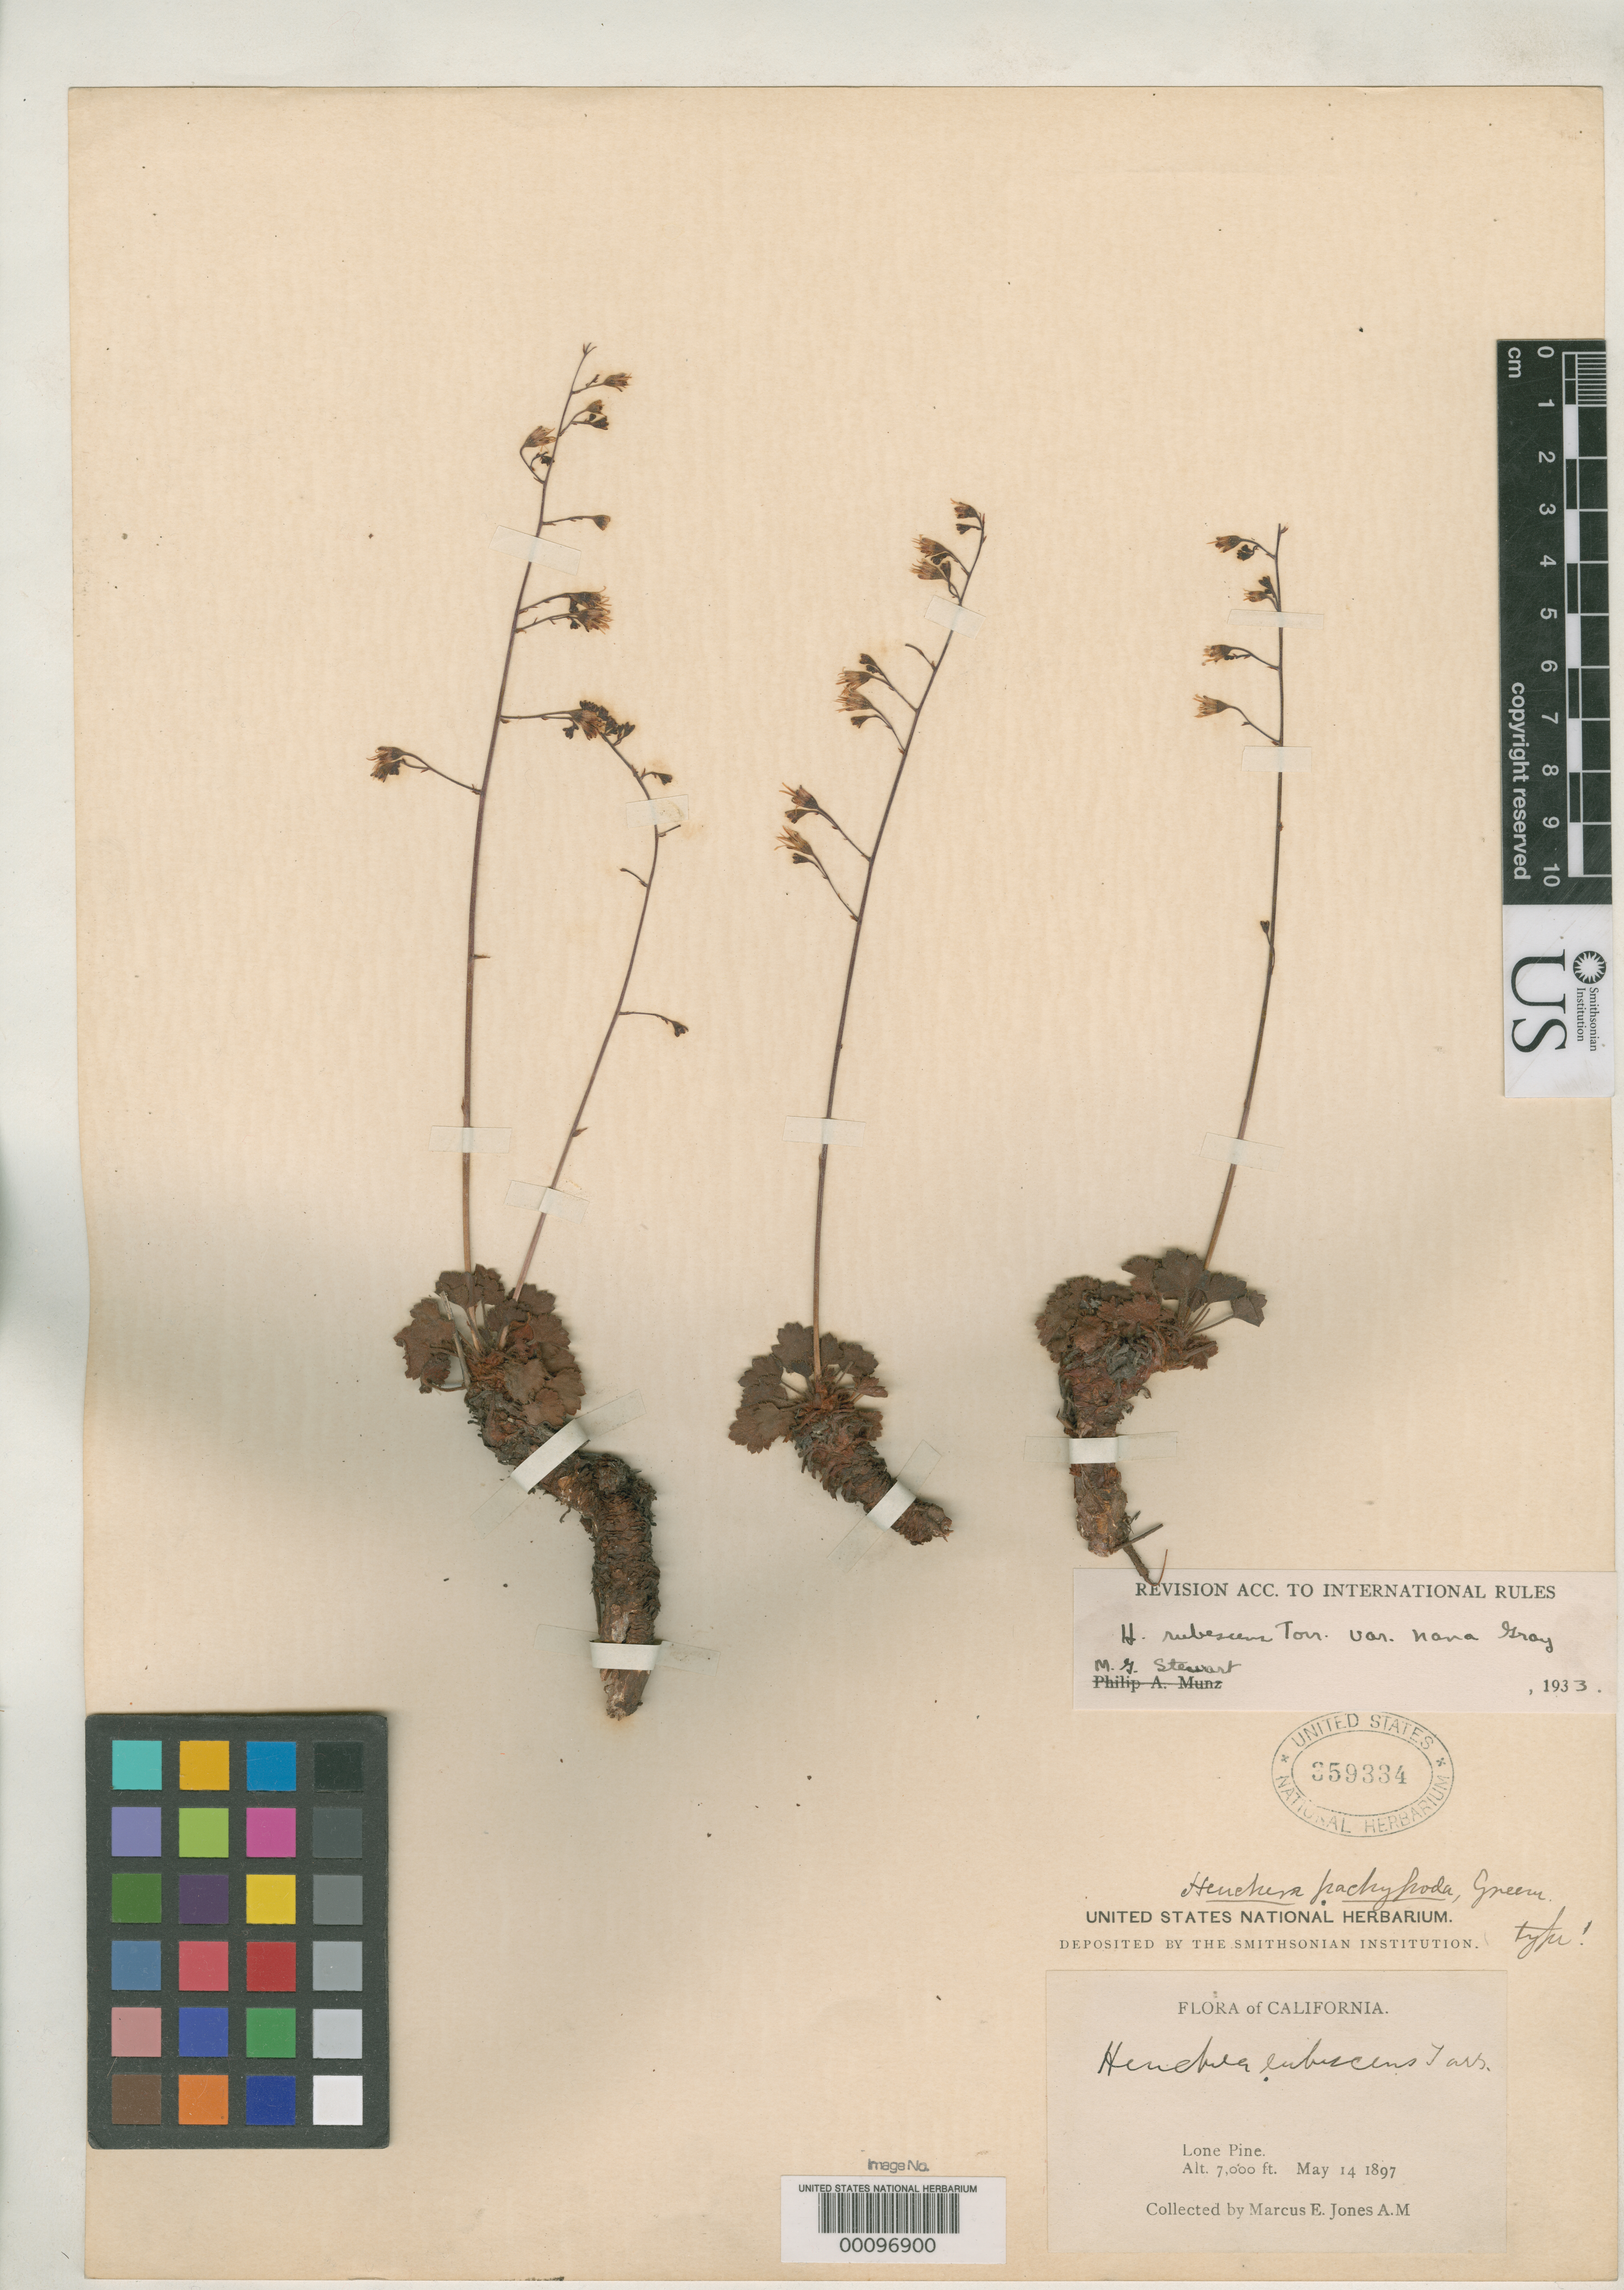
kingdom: Plantae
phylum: Tracheophyta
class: Magnoliopsida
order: Saxifragales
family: Saxifragaceae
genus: Heuchera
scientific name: Heuchera pachypoda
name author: Greene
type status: Holotype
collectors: M. E. Jones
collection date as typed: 14 May 1897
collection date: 1897-05-14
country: United States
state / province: California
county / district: Inyo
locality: Lone Pine.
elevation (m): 2134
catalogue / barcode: US 359334